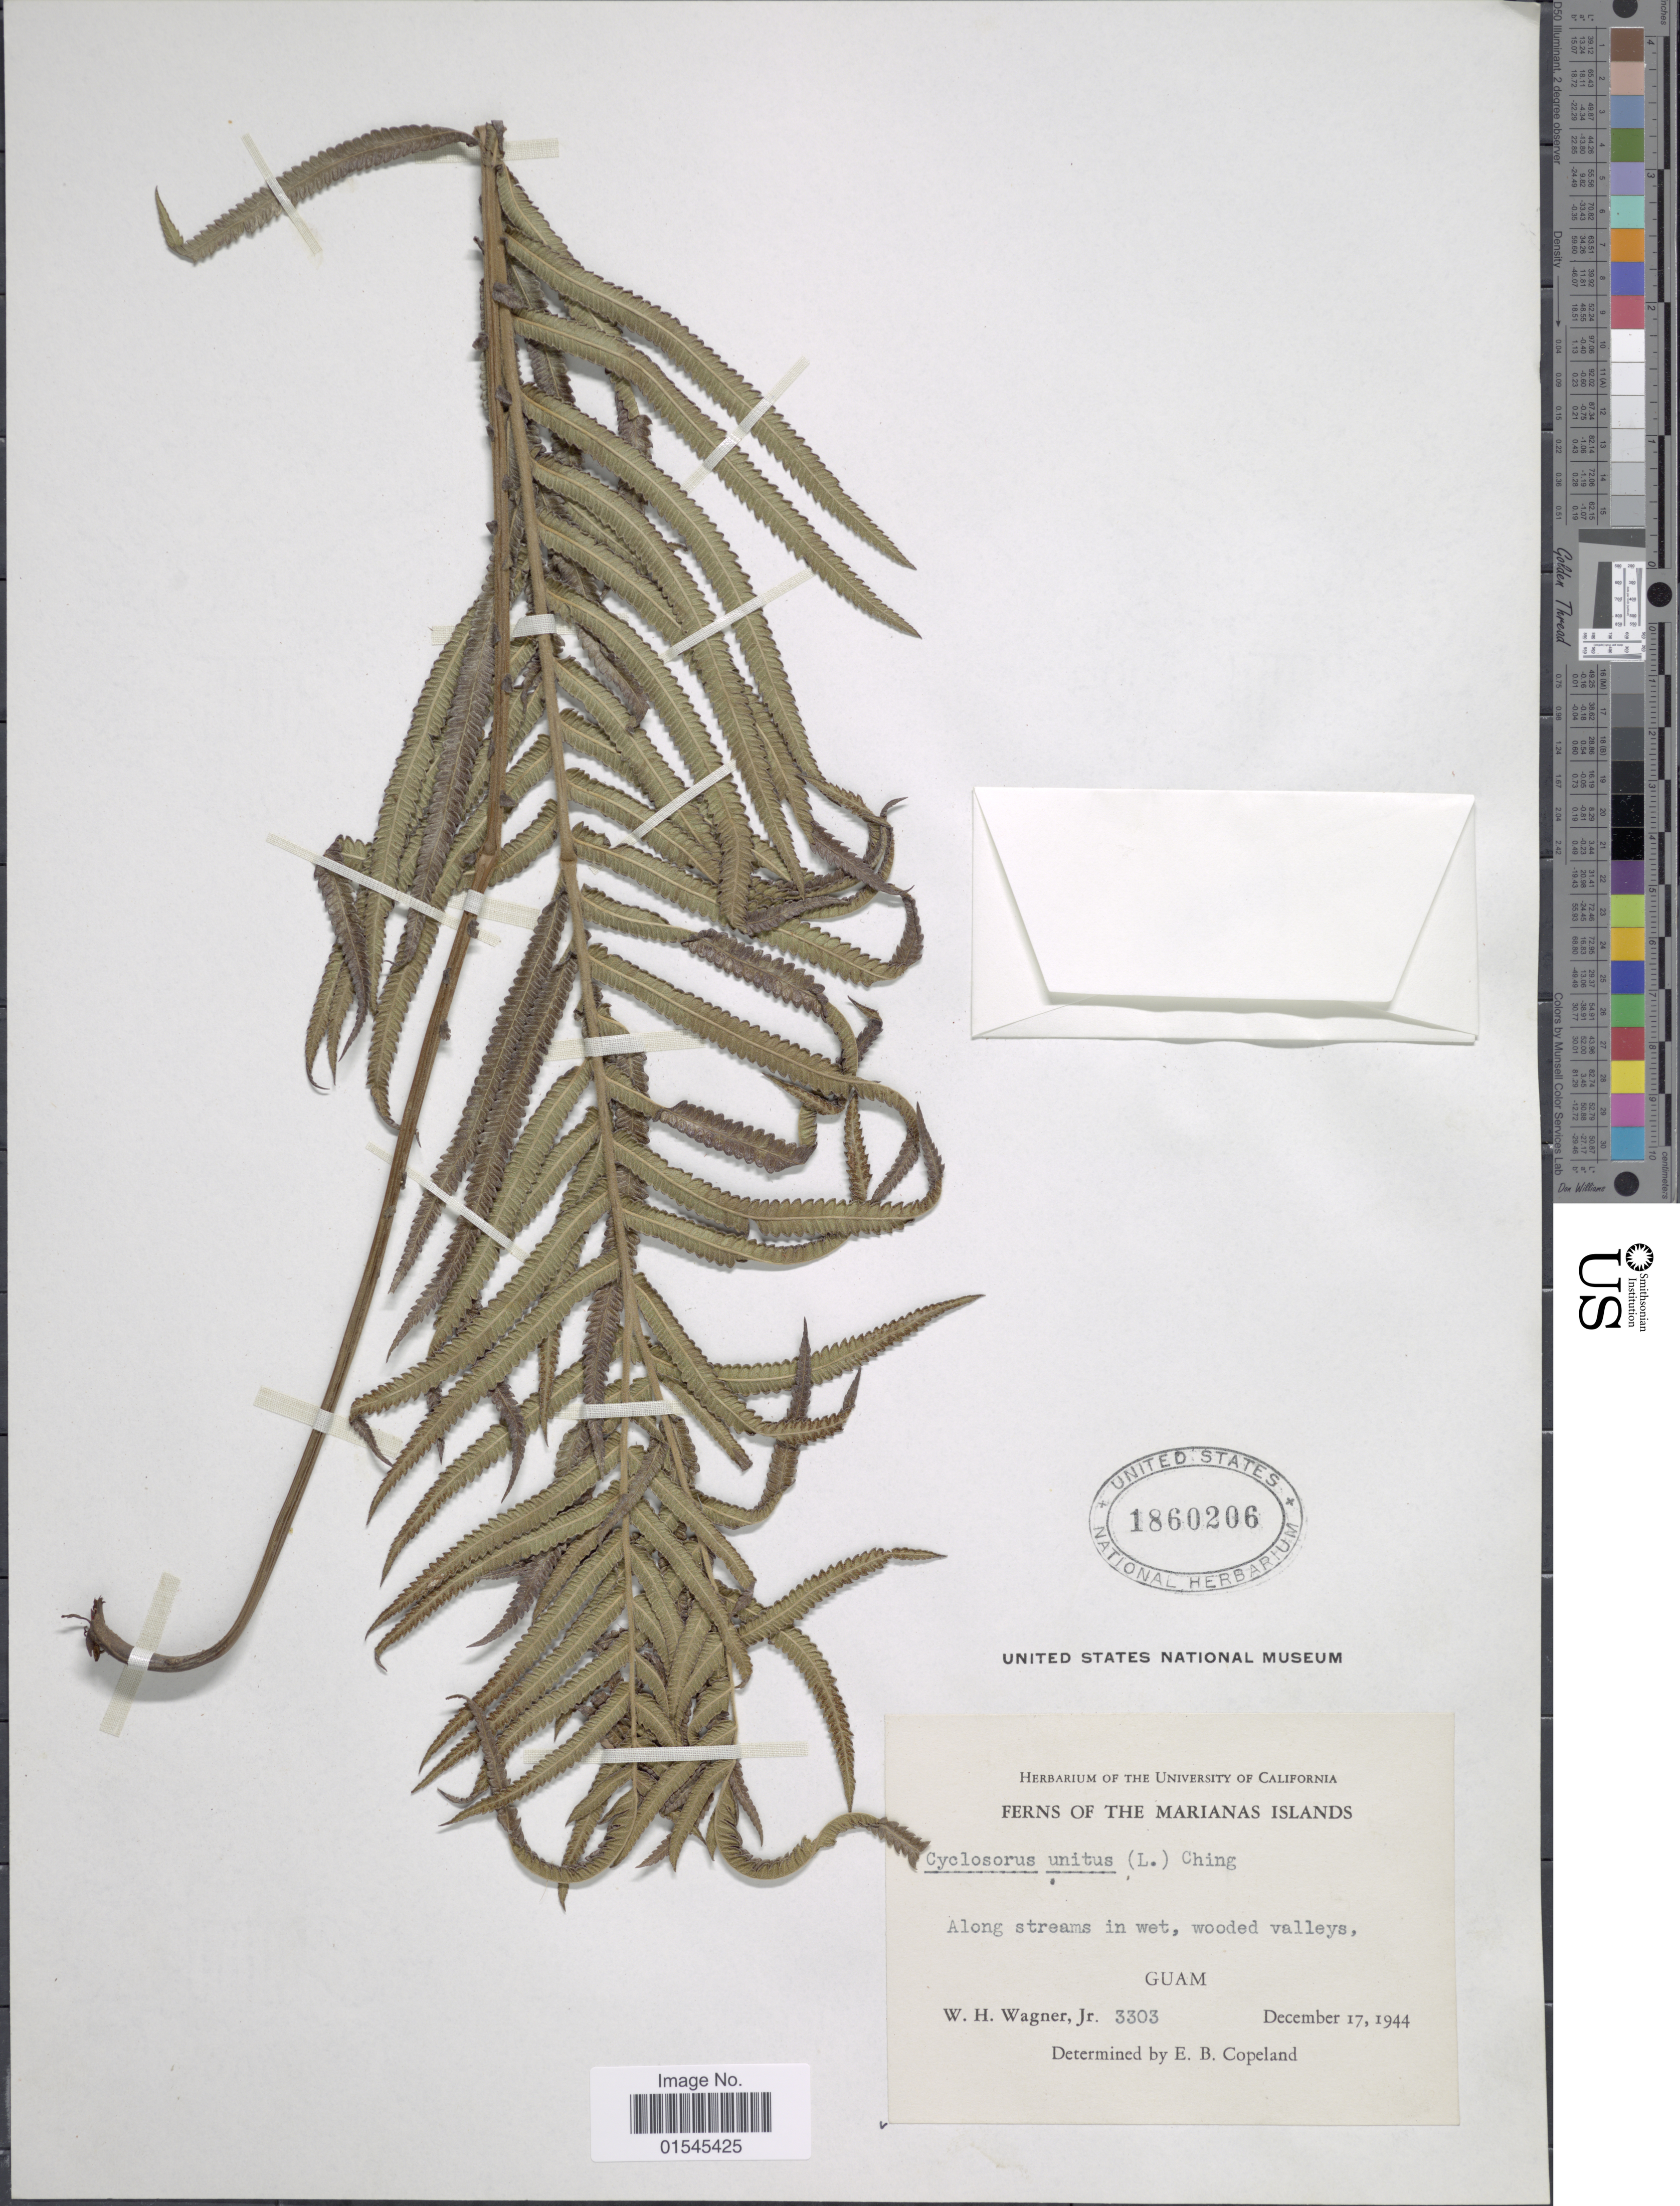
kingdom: Plantae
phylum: Tracheophyta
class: Polypodiopsida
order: Polypodiales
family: Thelypteridaceae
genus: Sphaerostephanos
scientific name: Sphaerostephanos unitus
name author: (L.) Holttum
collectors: W. H. Wagner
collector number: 3303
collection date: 1944-12-17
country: Guam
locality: The Marianas Islands. Along streams in wet, wooded valleys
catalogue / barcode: US 1860206